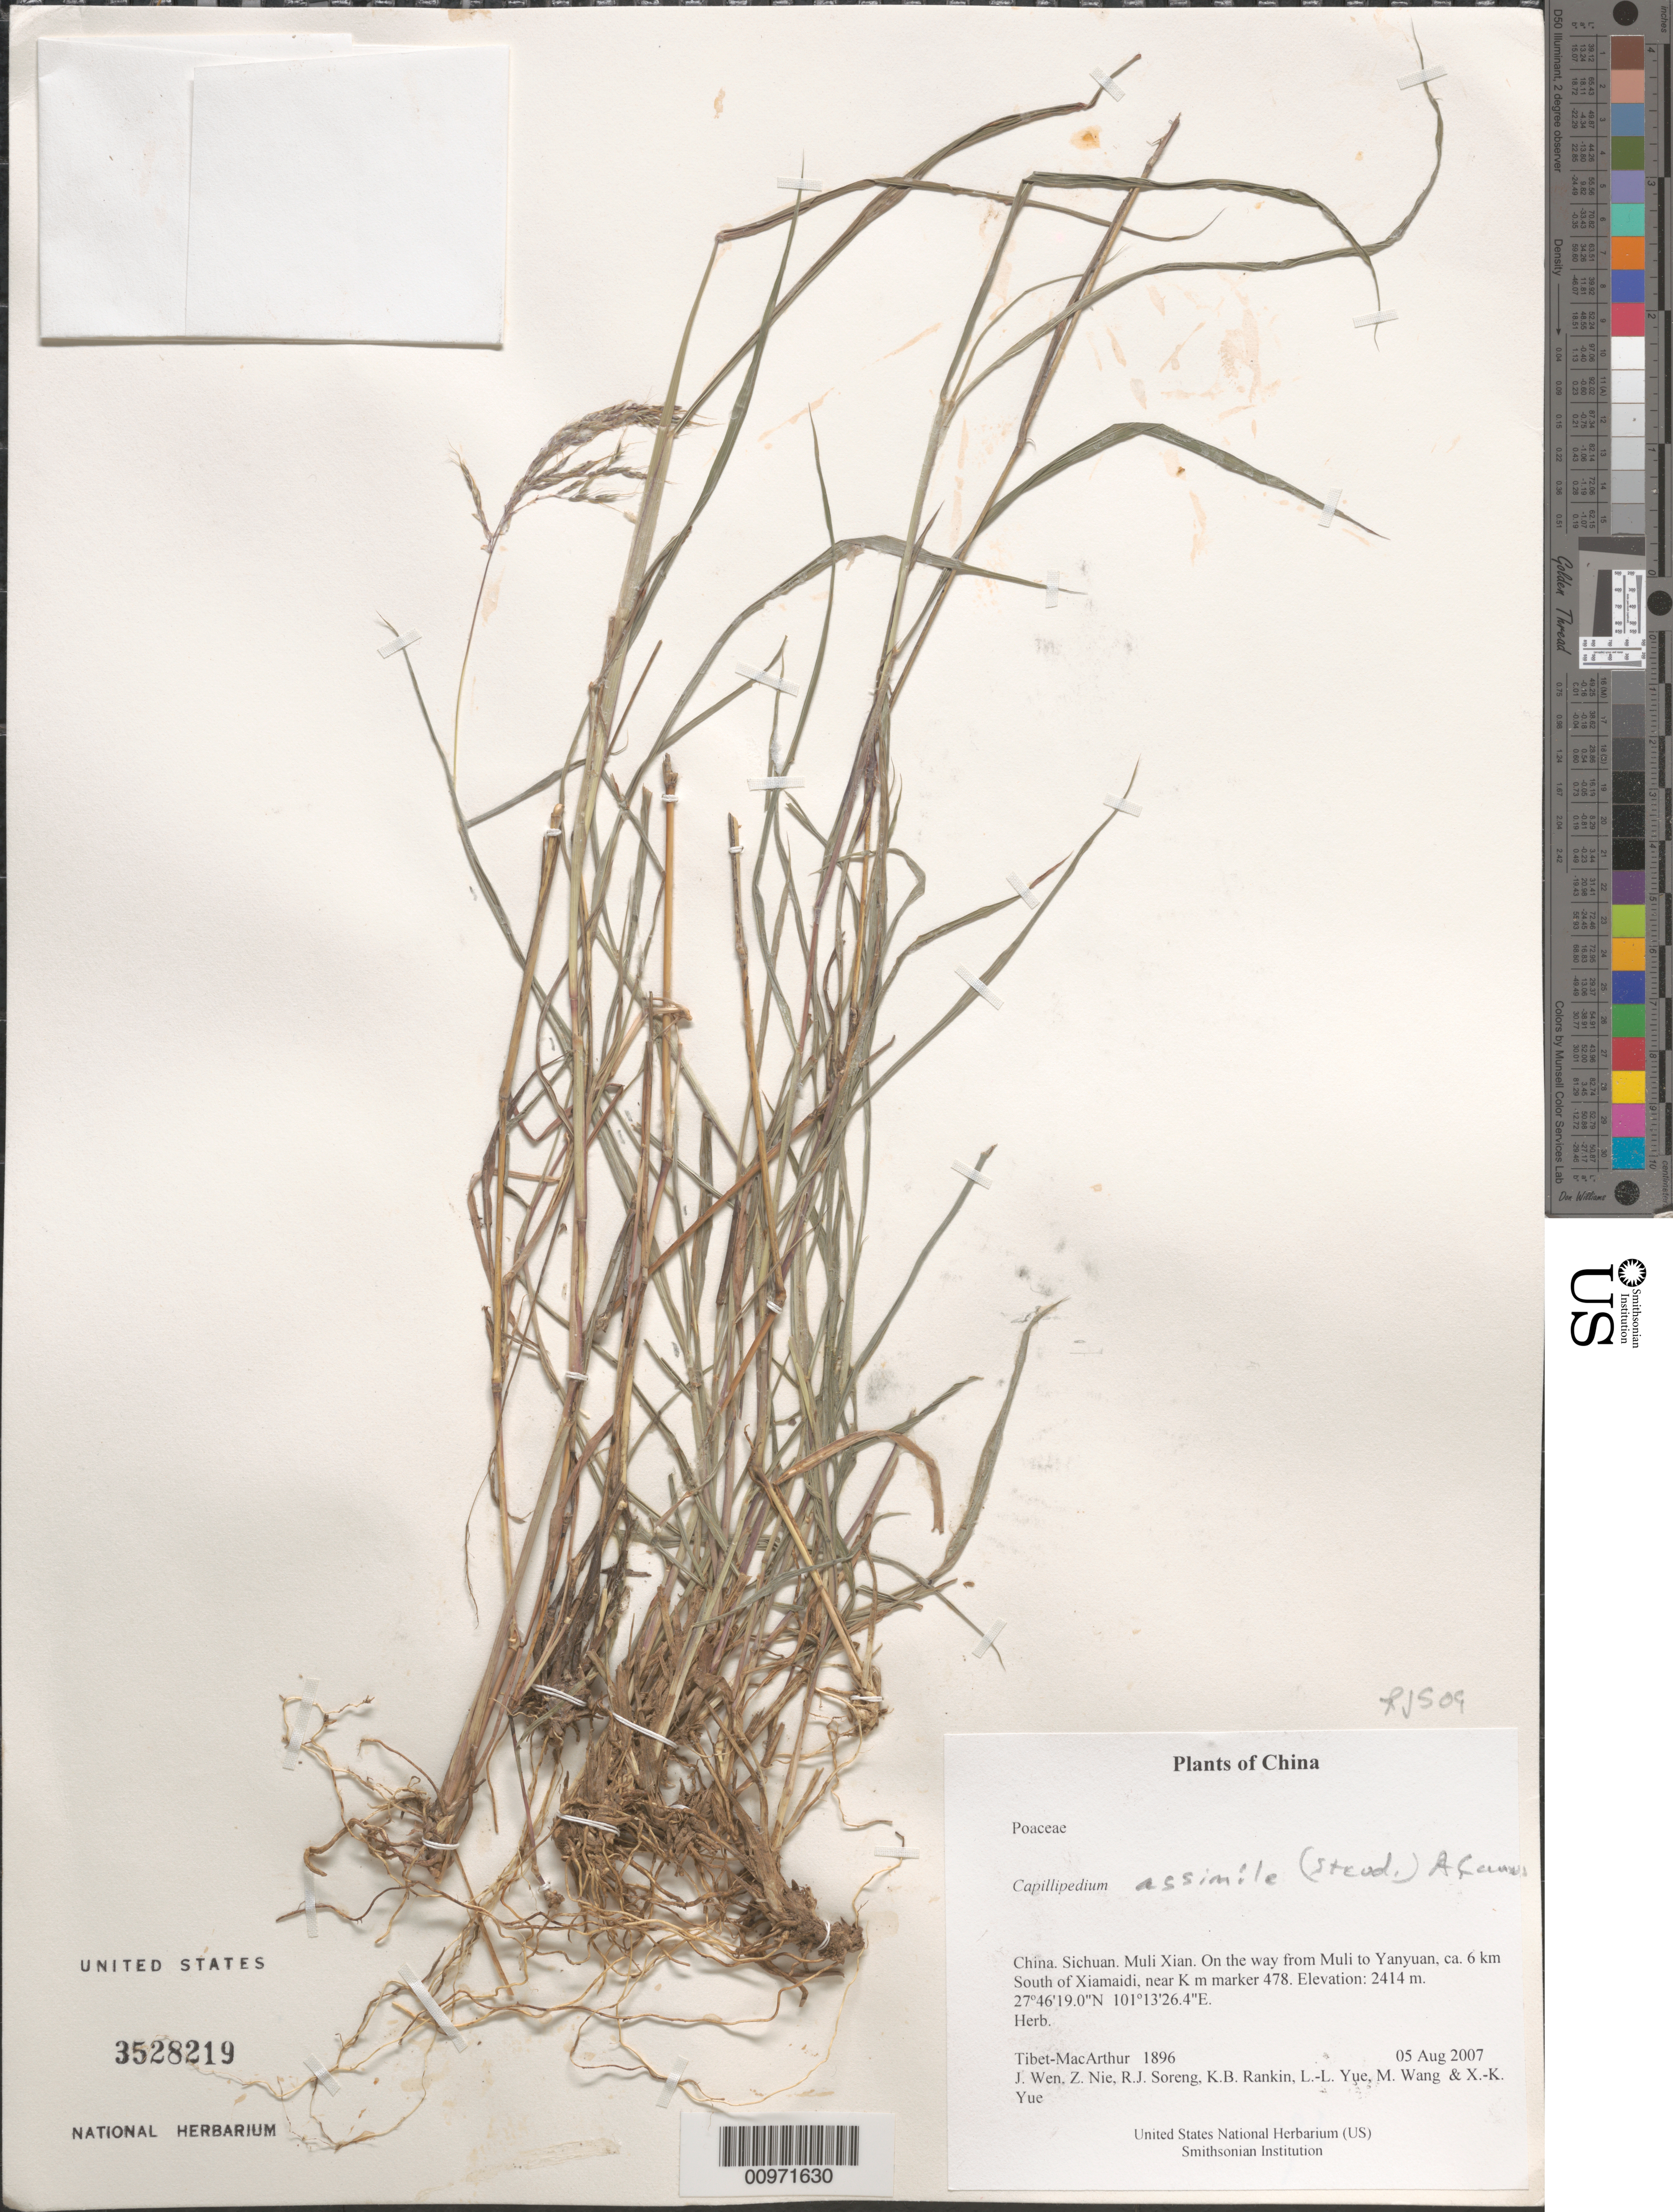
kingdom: Plantae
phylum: Tracheophyta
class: Liliopsida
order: Poales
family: Poaceae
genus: Capillipedium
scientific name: Capillipedium assimile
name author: (Steud.) A. Camus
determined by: Soreng, Robert J., Research Associate (BOT), Smithsonian Institution - National Museum of Natural History (UNITED STATES)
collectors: Tibet-MacArthur, J. Wen, Z. Nie, R. J. Soreng, K. Rankin, L. Yue, M. Wang & X. Yue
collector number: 1896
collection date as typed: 05 Aug 2007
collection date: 2007-08-05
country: China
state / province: Sichuan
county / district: Muli Xian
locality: On the way from Muli to Yanyuan, ca. 6 km South of Xiamaidi, near K m marker 478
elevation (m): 2414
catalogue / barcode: US 3528219